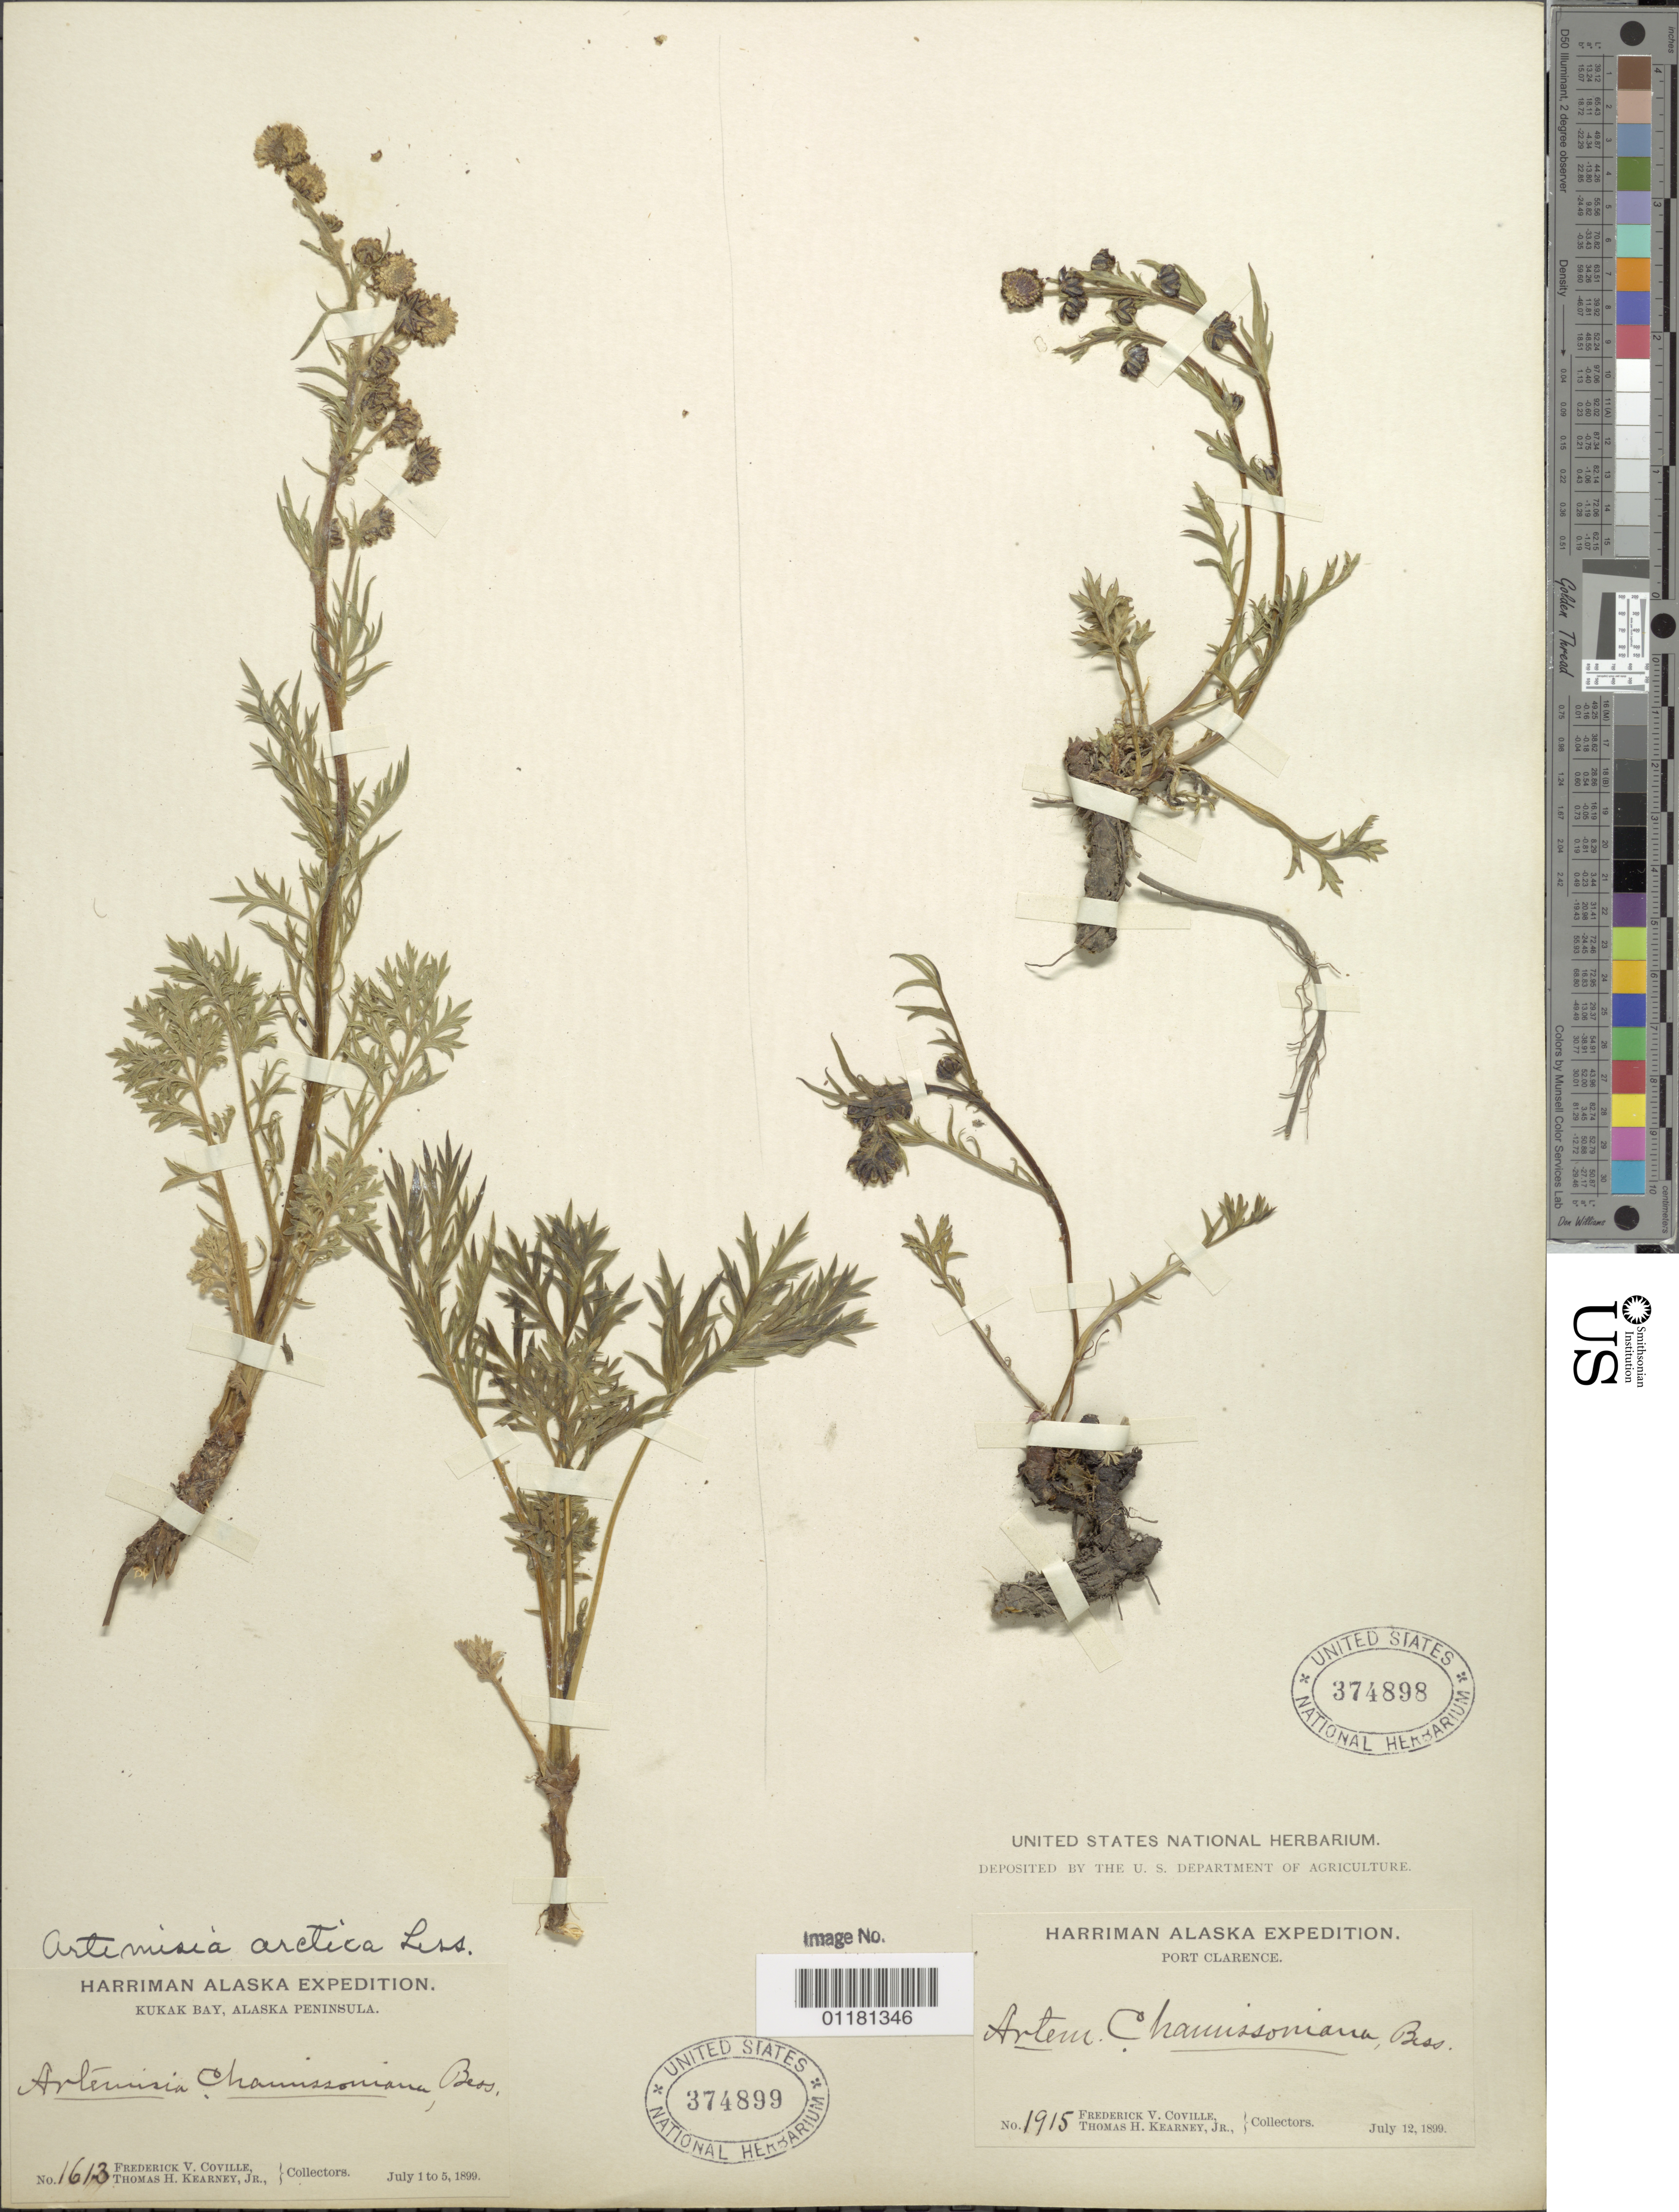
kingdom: Plantae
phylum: Tracheophyta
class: Magnoliopsida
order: Asterales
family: Asteraceae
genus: Artemisia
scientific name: Artemisia arctica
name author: Less.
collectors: F. V. Coville & T. H. Kearney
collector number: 1915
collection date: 1899-07-12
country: United States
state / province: Alaska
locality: Port Clarence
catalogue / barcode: US 374898